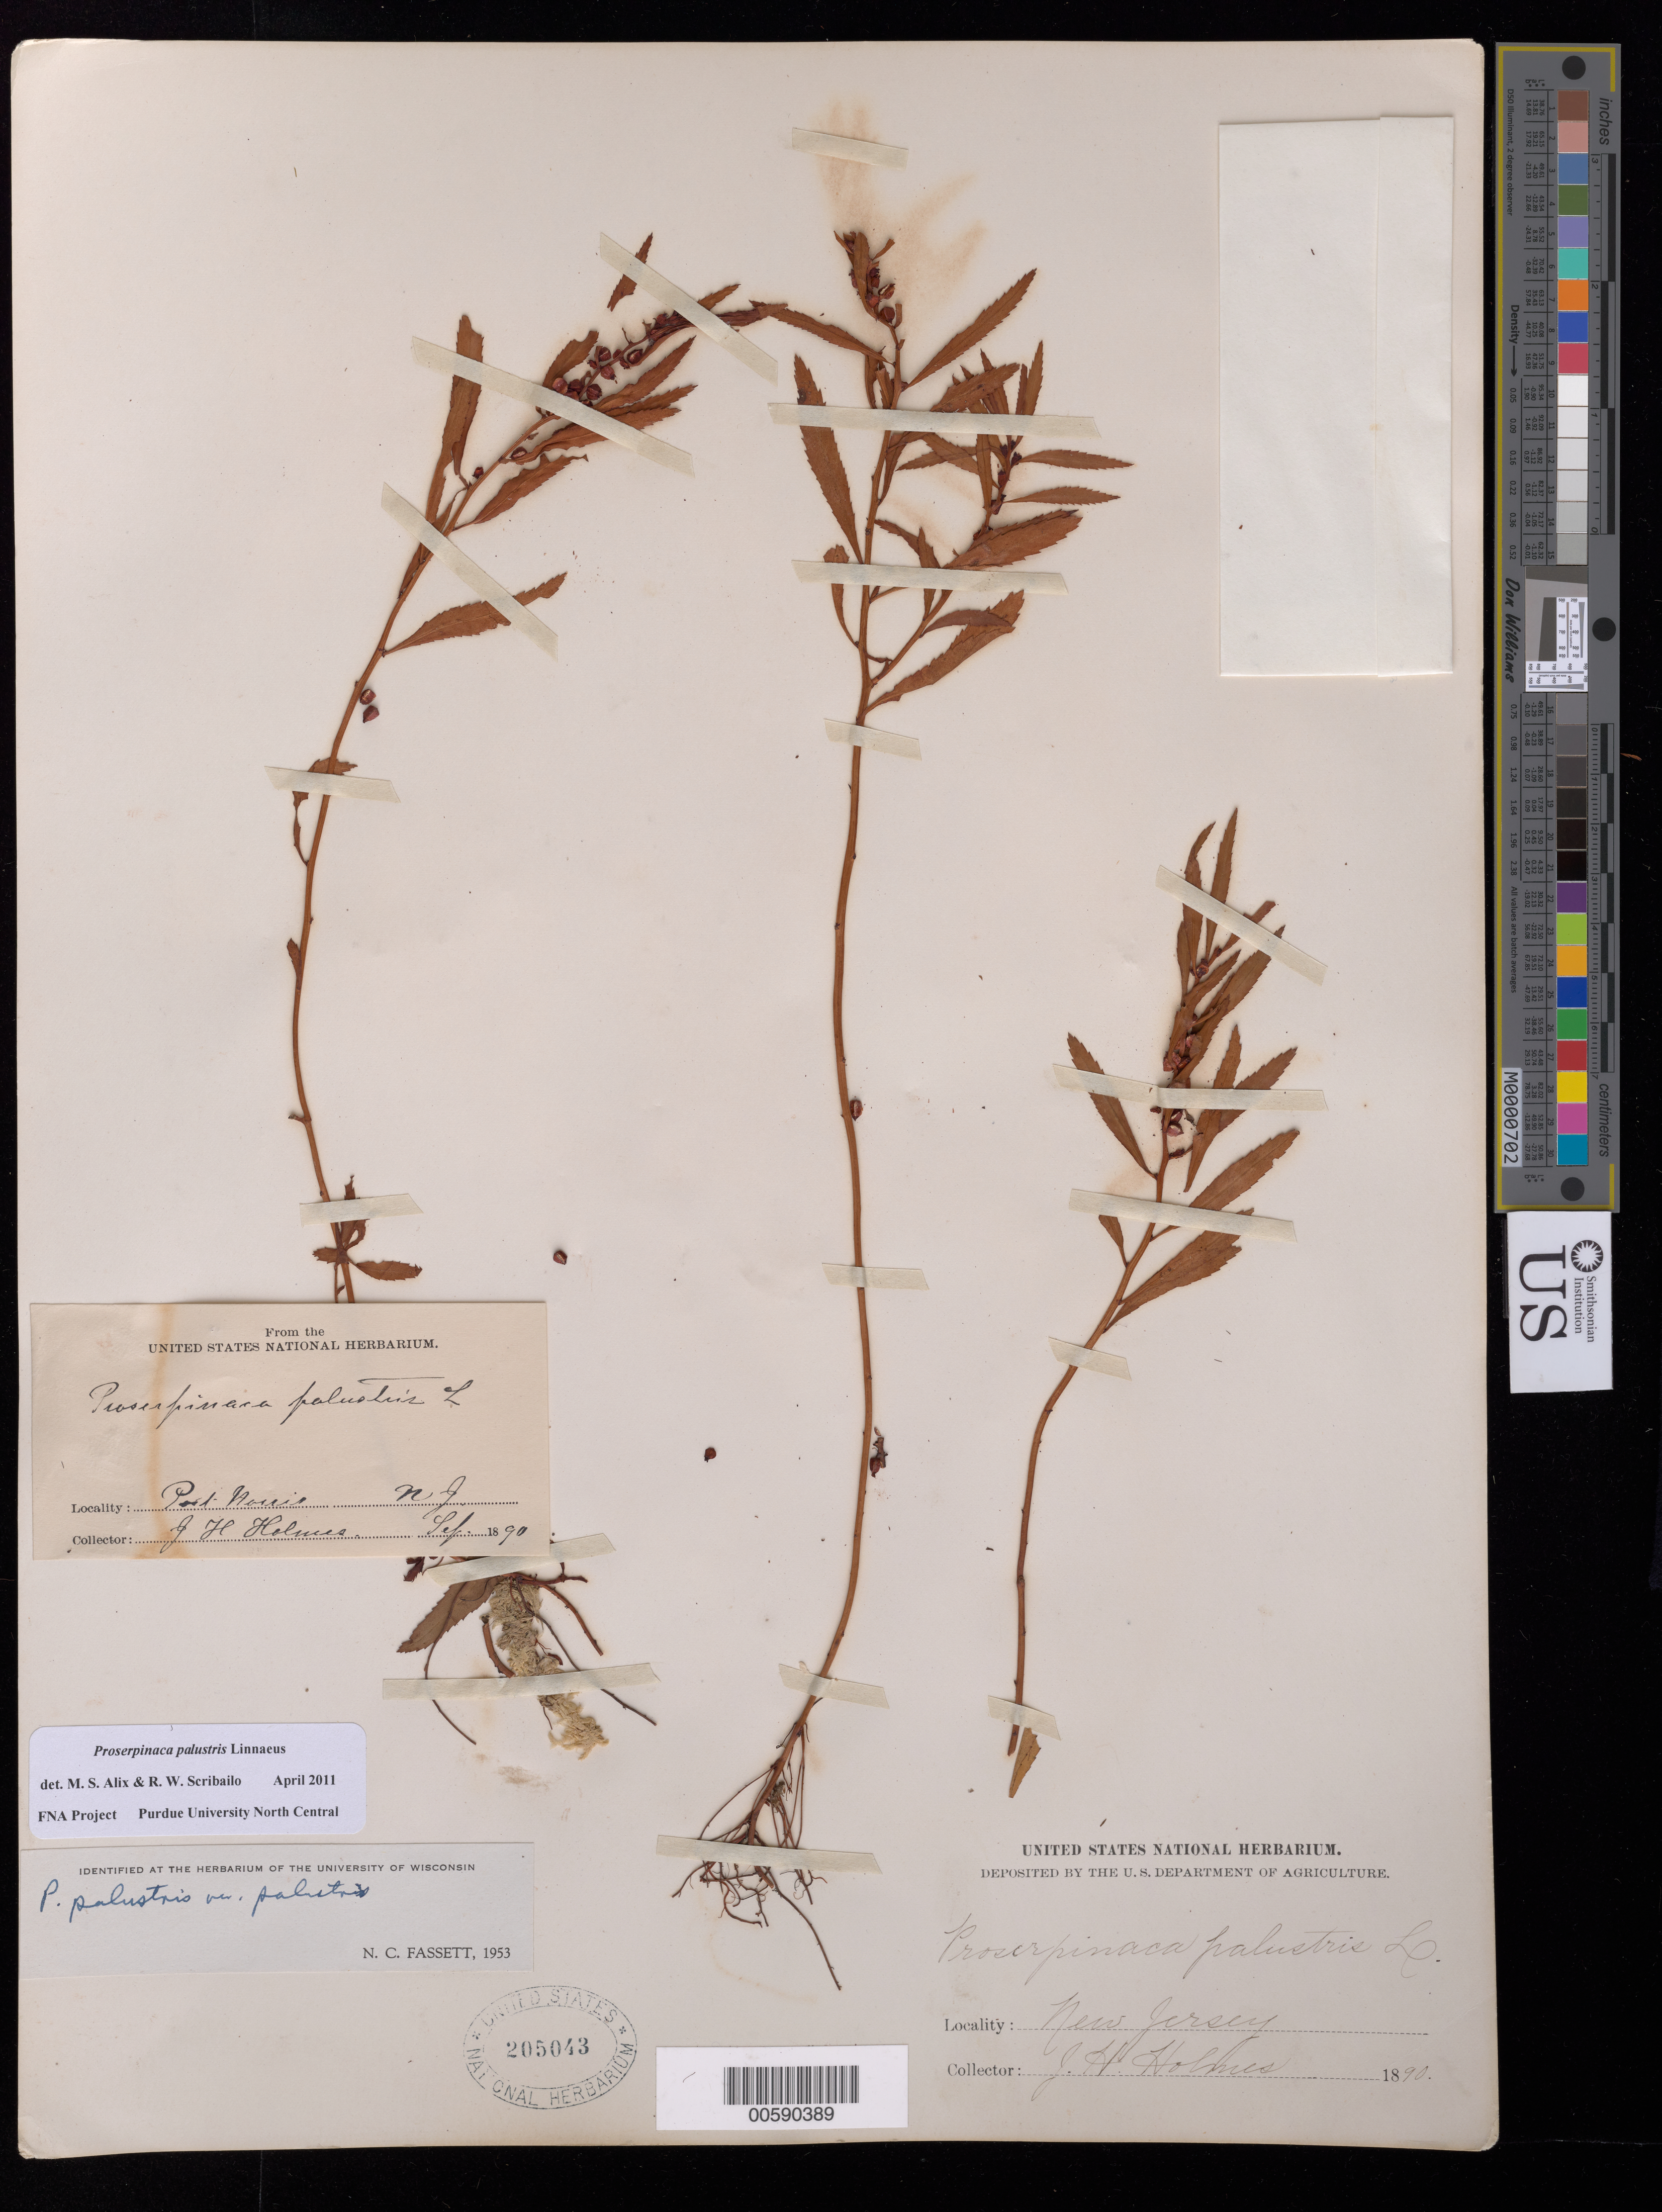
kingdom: Plantae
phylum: Tracheophyta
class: Magnoliopsida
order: Saxifragales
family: Haloragaceae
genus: Proserpinaca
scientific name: Proserpinaca palustris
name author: L.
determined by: Scribailo, R. W.; Alix, M. S.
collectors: J. Holmes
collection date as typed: Sep 1890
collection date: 1890-09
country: United States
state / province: New Jersey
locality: Port Norris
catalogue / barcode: US 205043